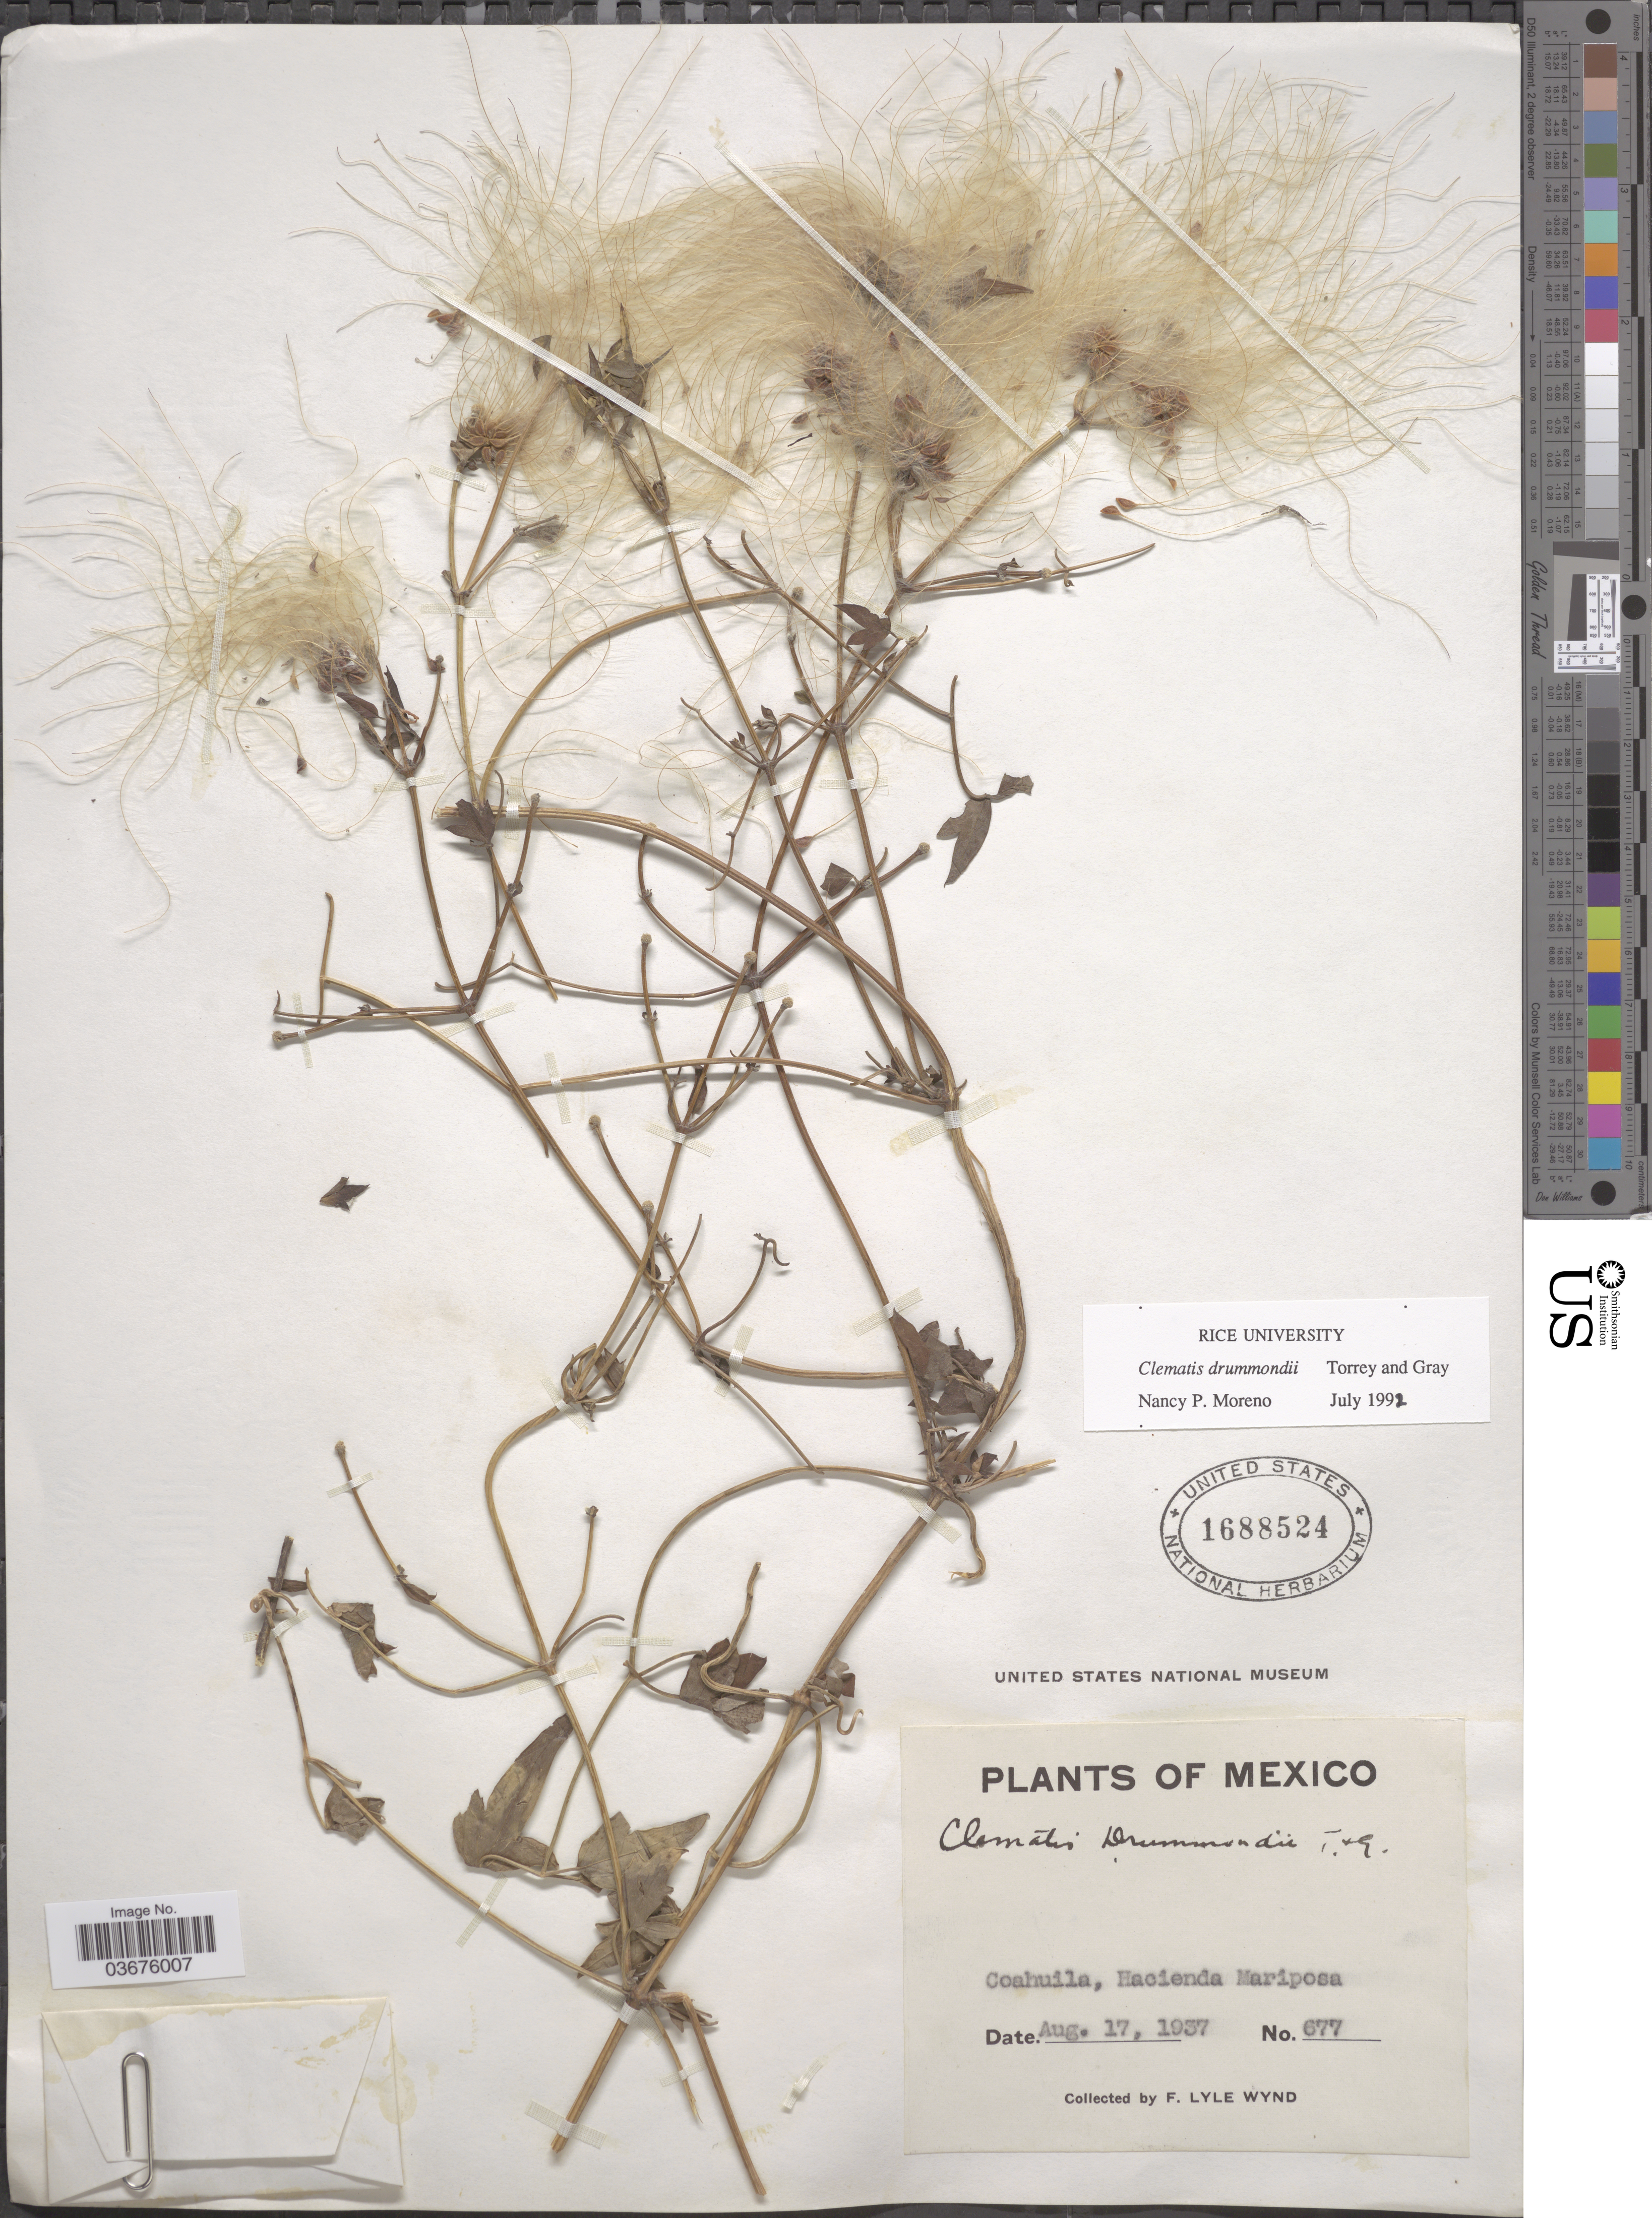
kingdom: Plantae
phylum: Tracheophyta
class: Magnoliopsida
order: Ranunculales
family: Ranunculaceae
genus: Clematis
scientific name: Clematis drummondii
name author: Torr. & A. Gray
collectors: F. L. Wynd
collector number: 677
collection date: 1937-08-17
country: Mexico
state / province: Coahuila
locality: Hacienda Mariposa.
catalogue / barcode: US 1688524